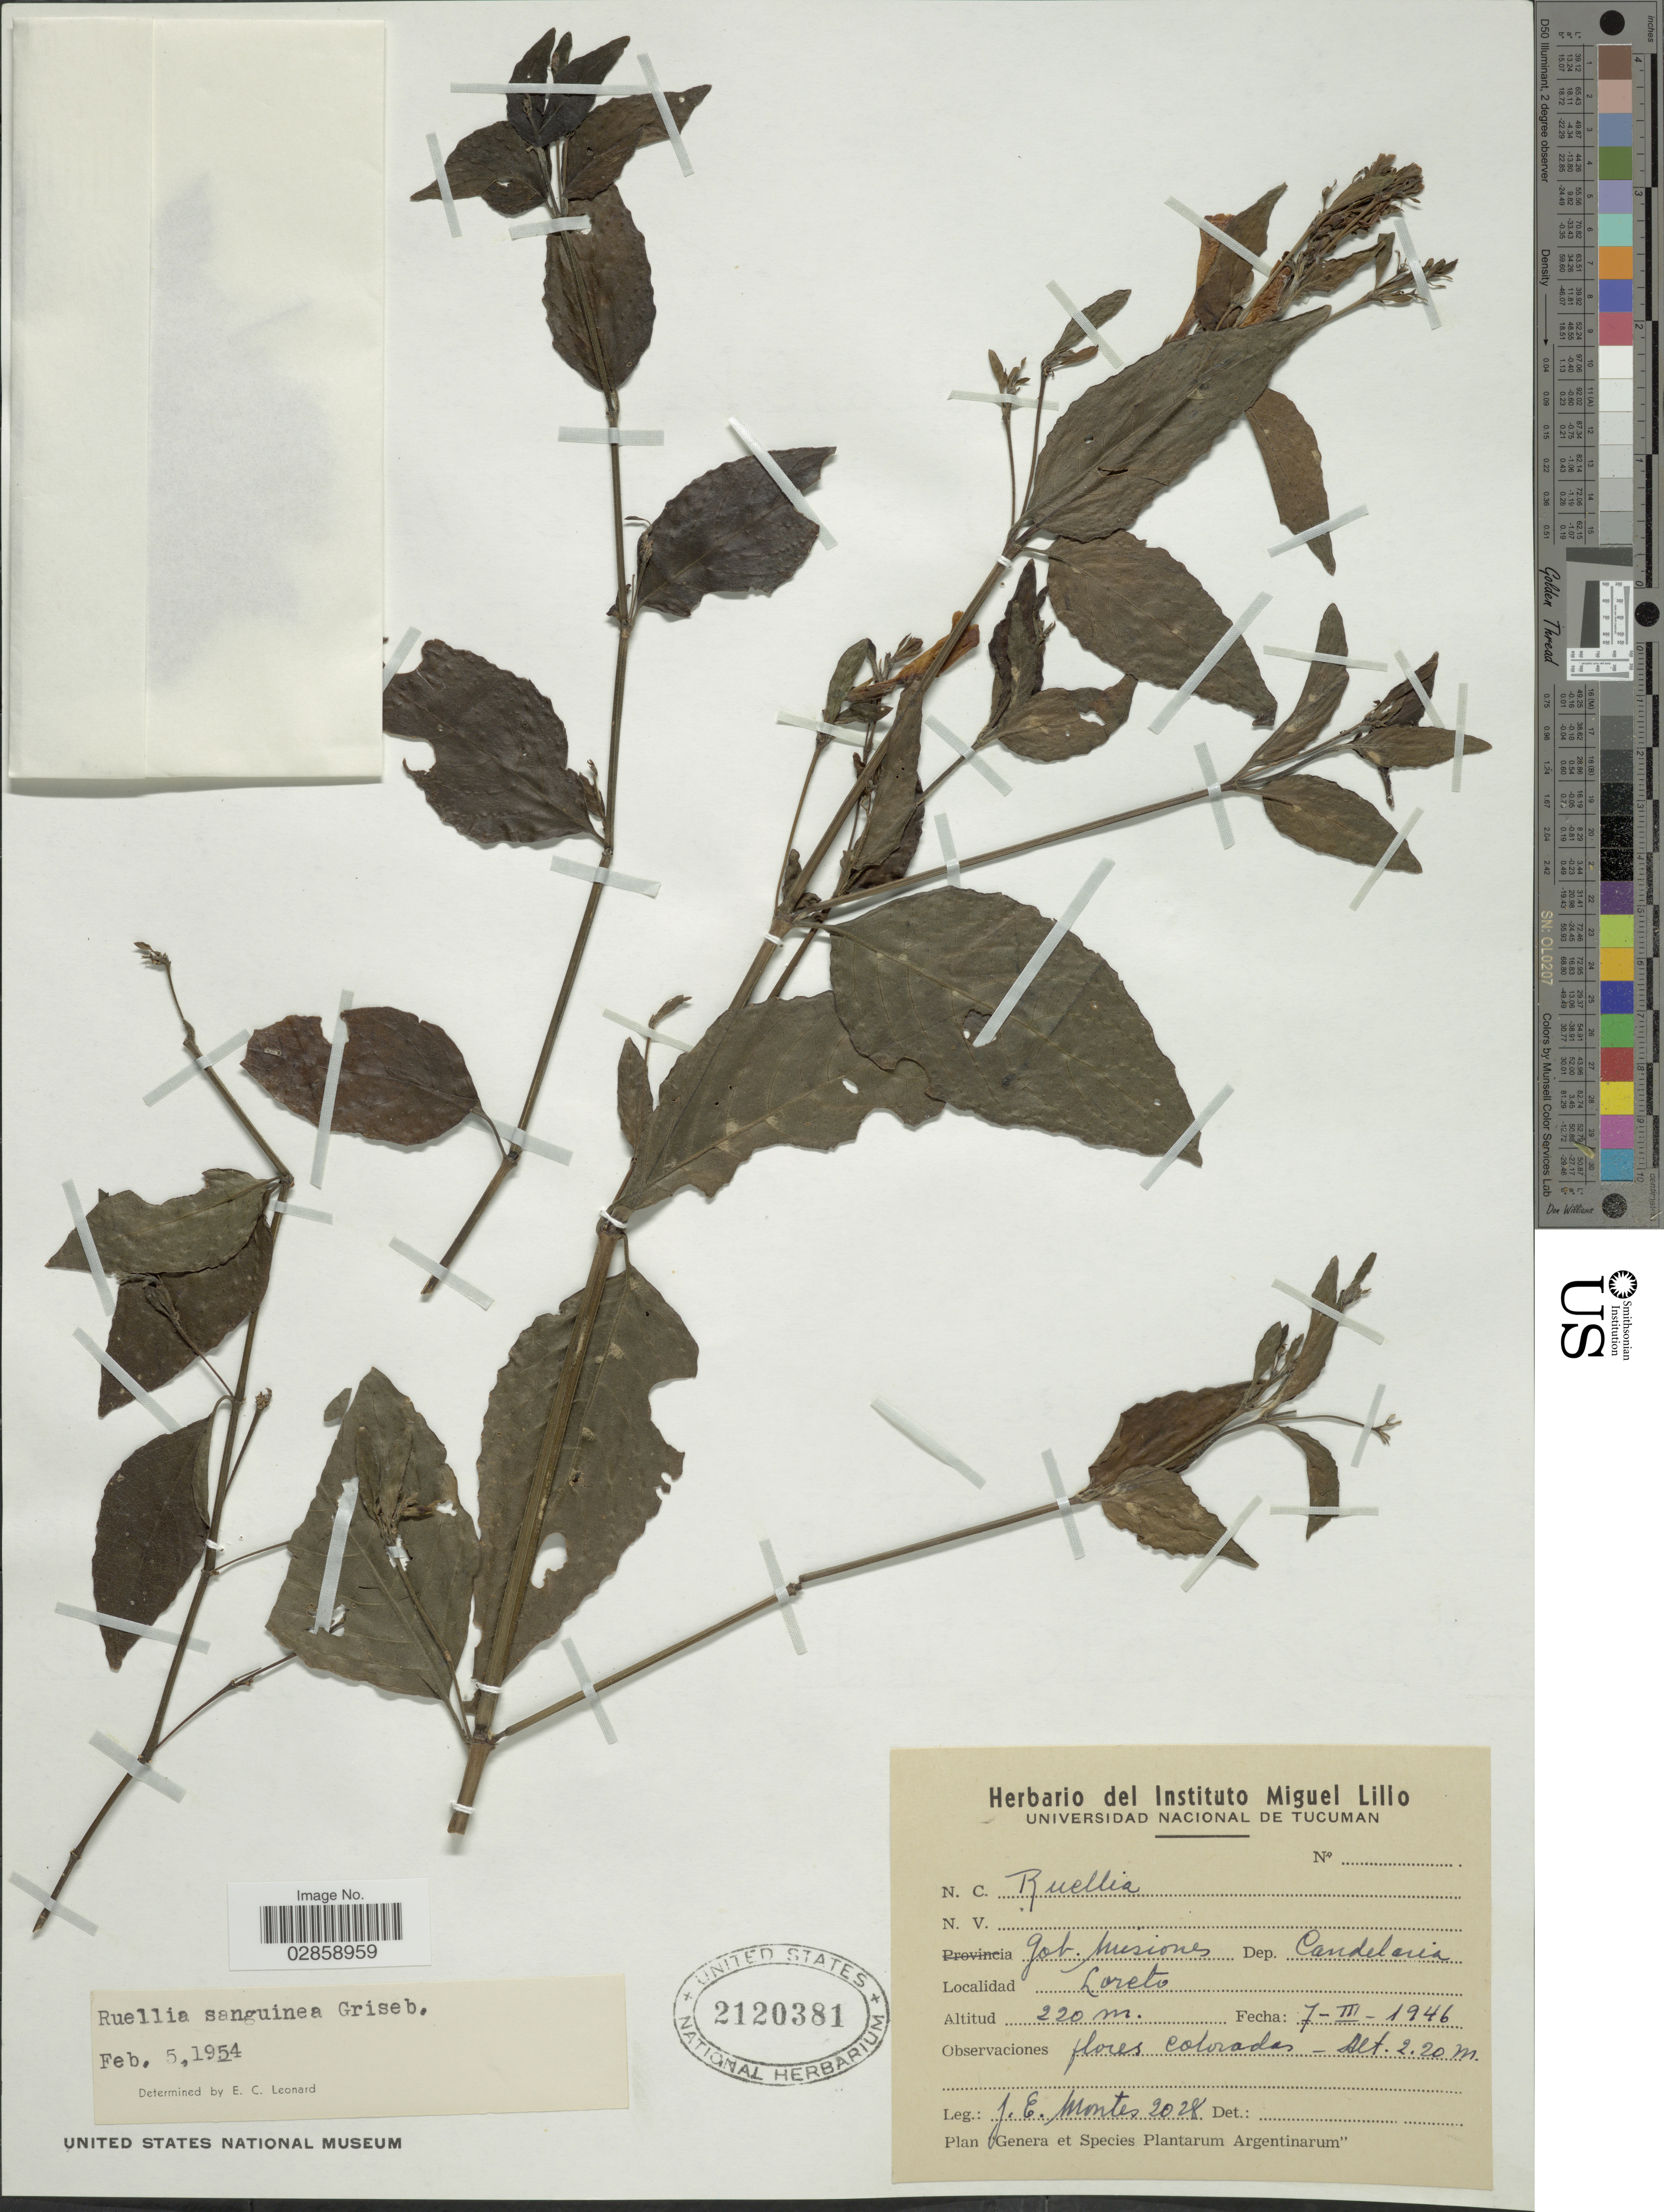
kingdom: Plantae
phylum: Tracheophyta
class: Magnoliopsida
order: Lamiales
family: Acanthaceae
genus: Ruellia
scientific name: Ruellia angustiflora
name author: (Nees) Lindau ex Rambo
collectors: J. E. Montes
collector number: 2028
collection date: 1946-03-07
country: Argentina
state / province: Misiones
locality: Gob. Misiones. Dep. Candelaria. Loreto.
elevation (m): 220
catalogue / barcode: US 2120381